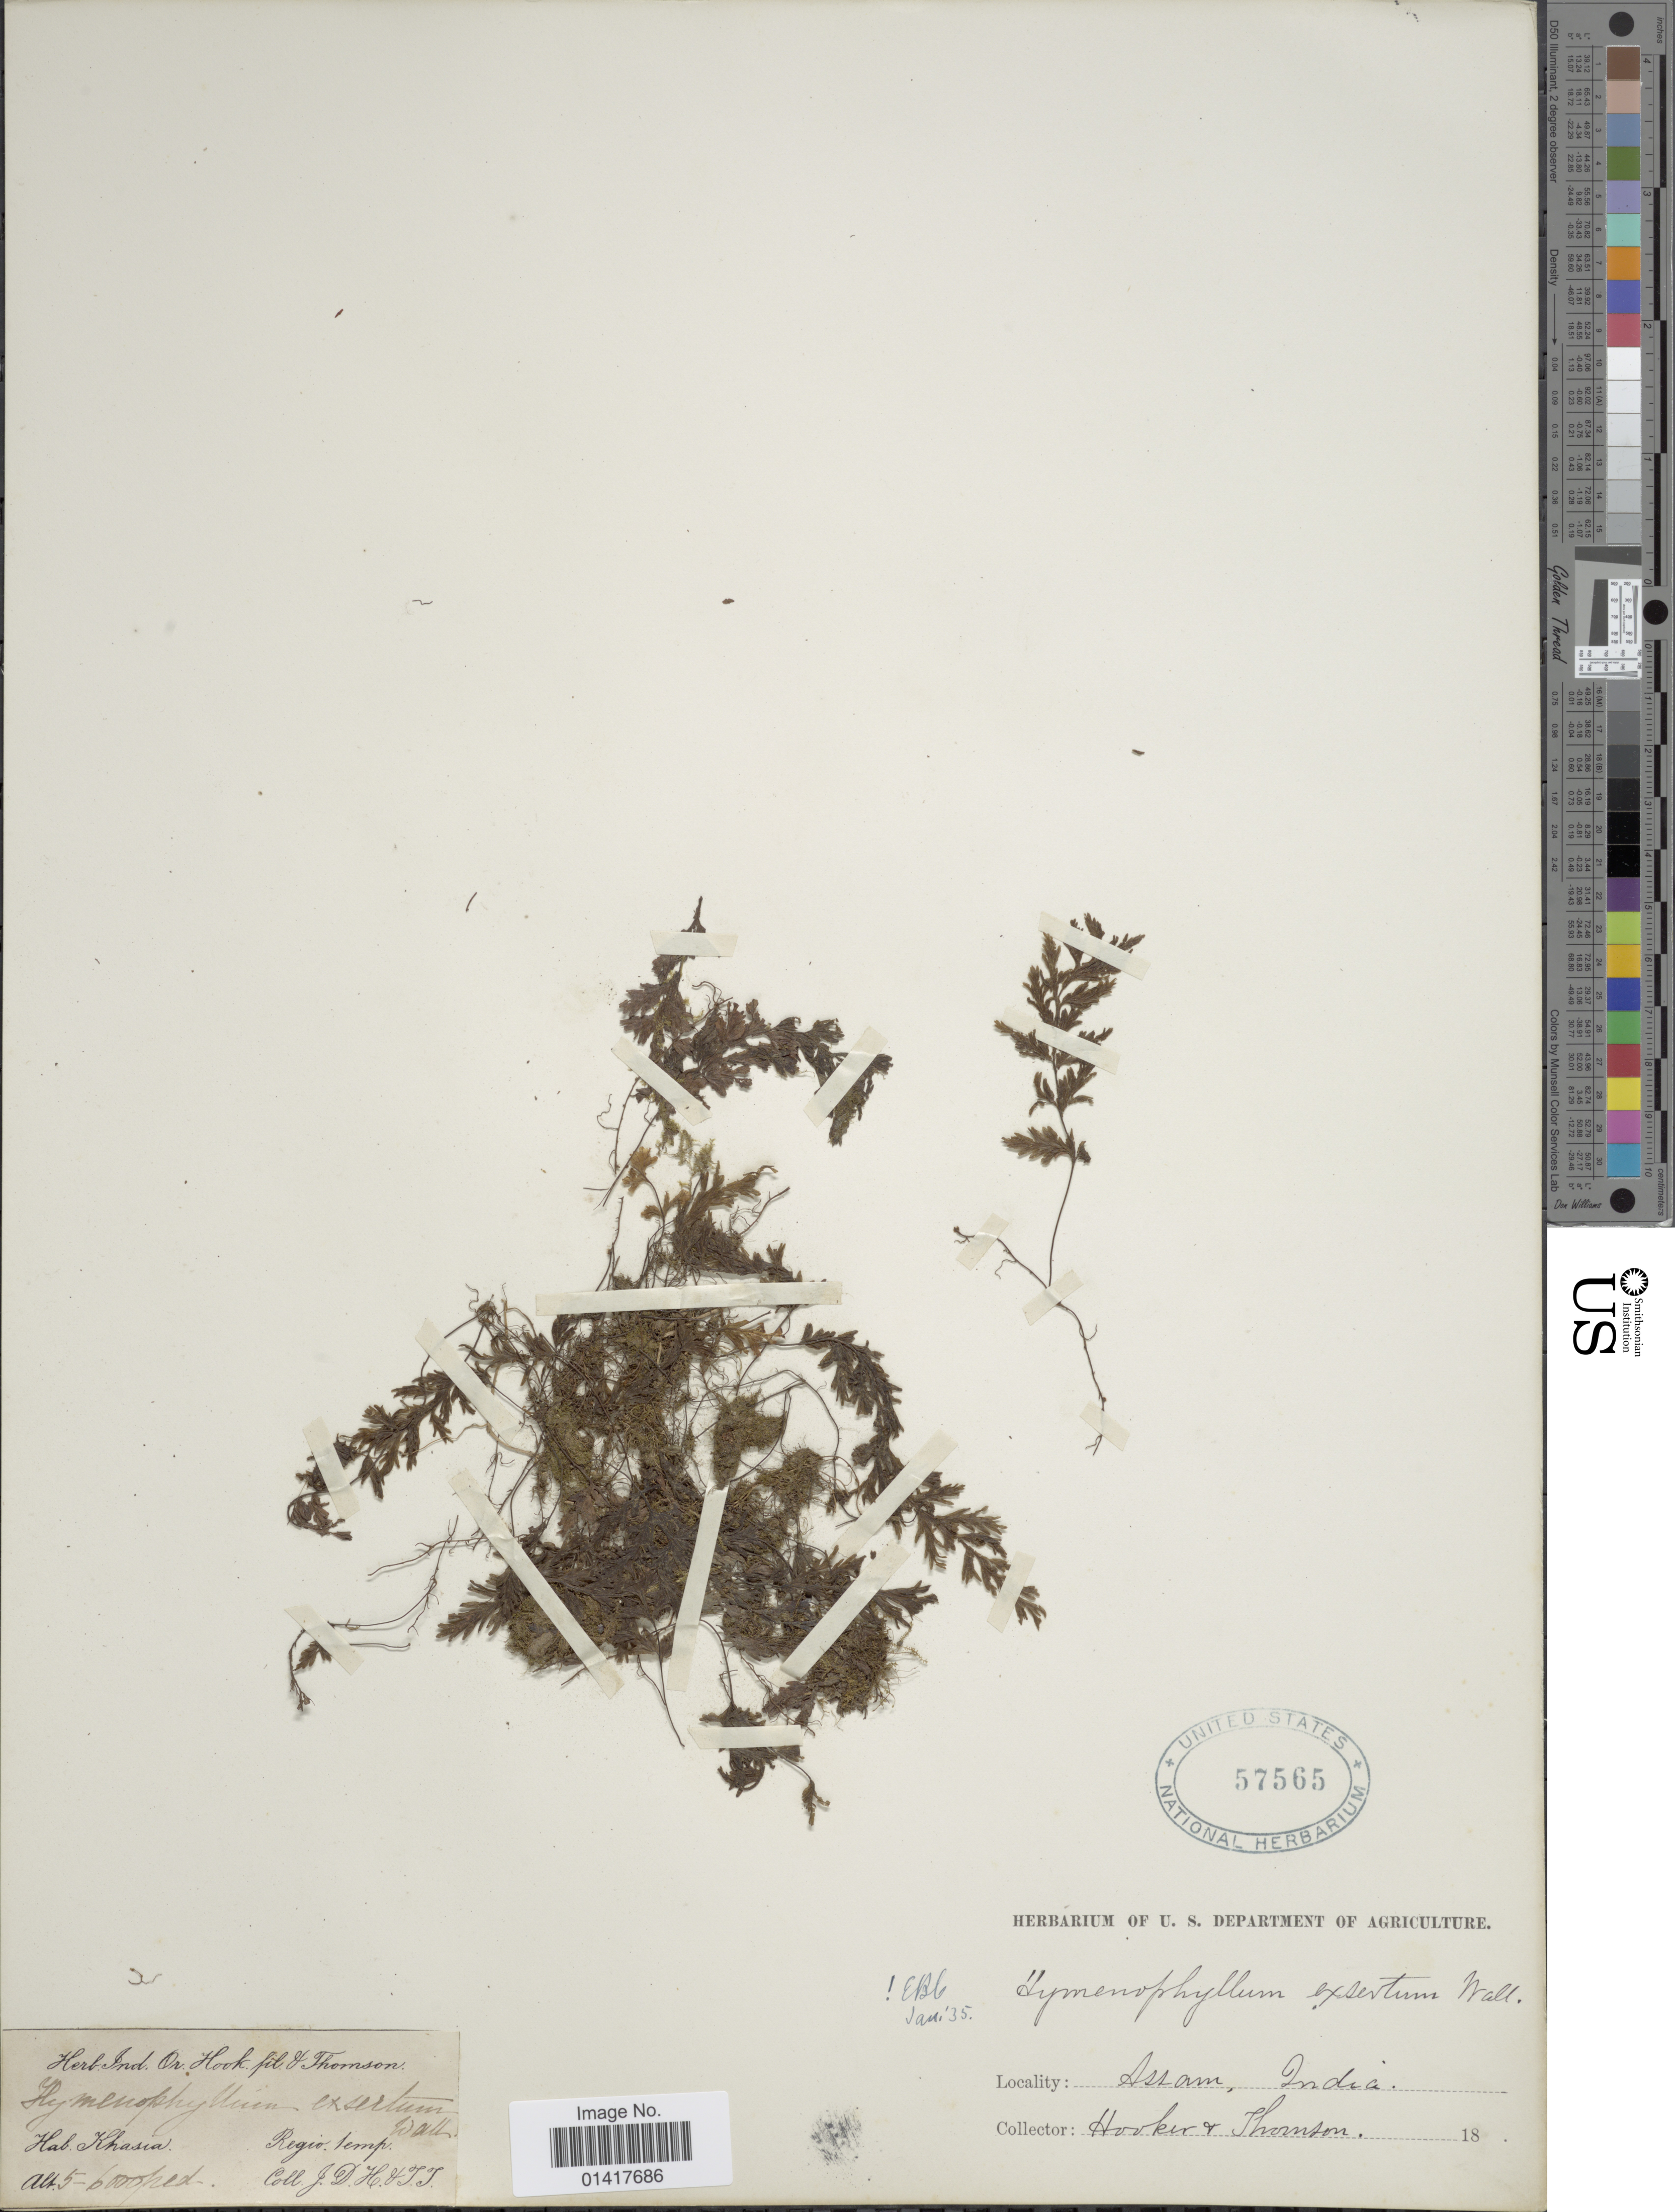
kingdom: Plantae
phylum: Tracheophyta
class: Polypodiopsida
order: Hymenophyllales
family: Hymenophyllaceae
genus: Hymenophyllum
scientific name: Hymenophyllum exsertum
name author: Wall. ex Hook.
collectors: -. Hooker & -- Thomson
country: India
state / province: Assam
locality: Khasia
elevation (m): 1524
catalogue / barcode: US 57565